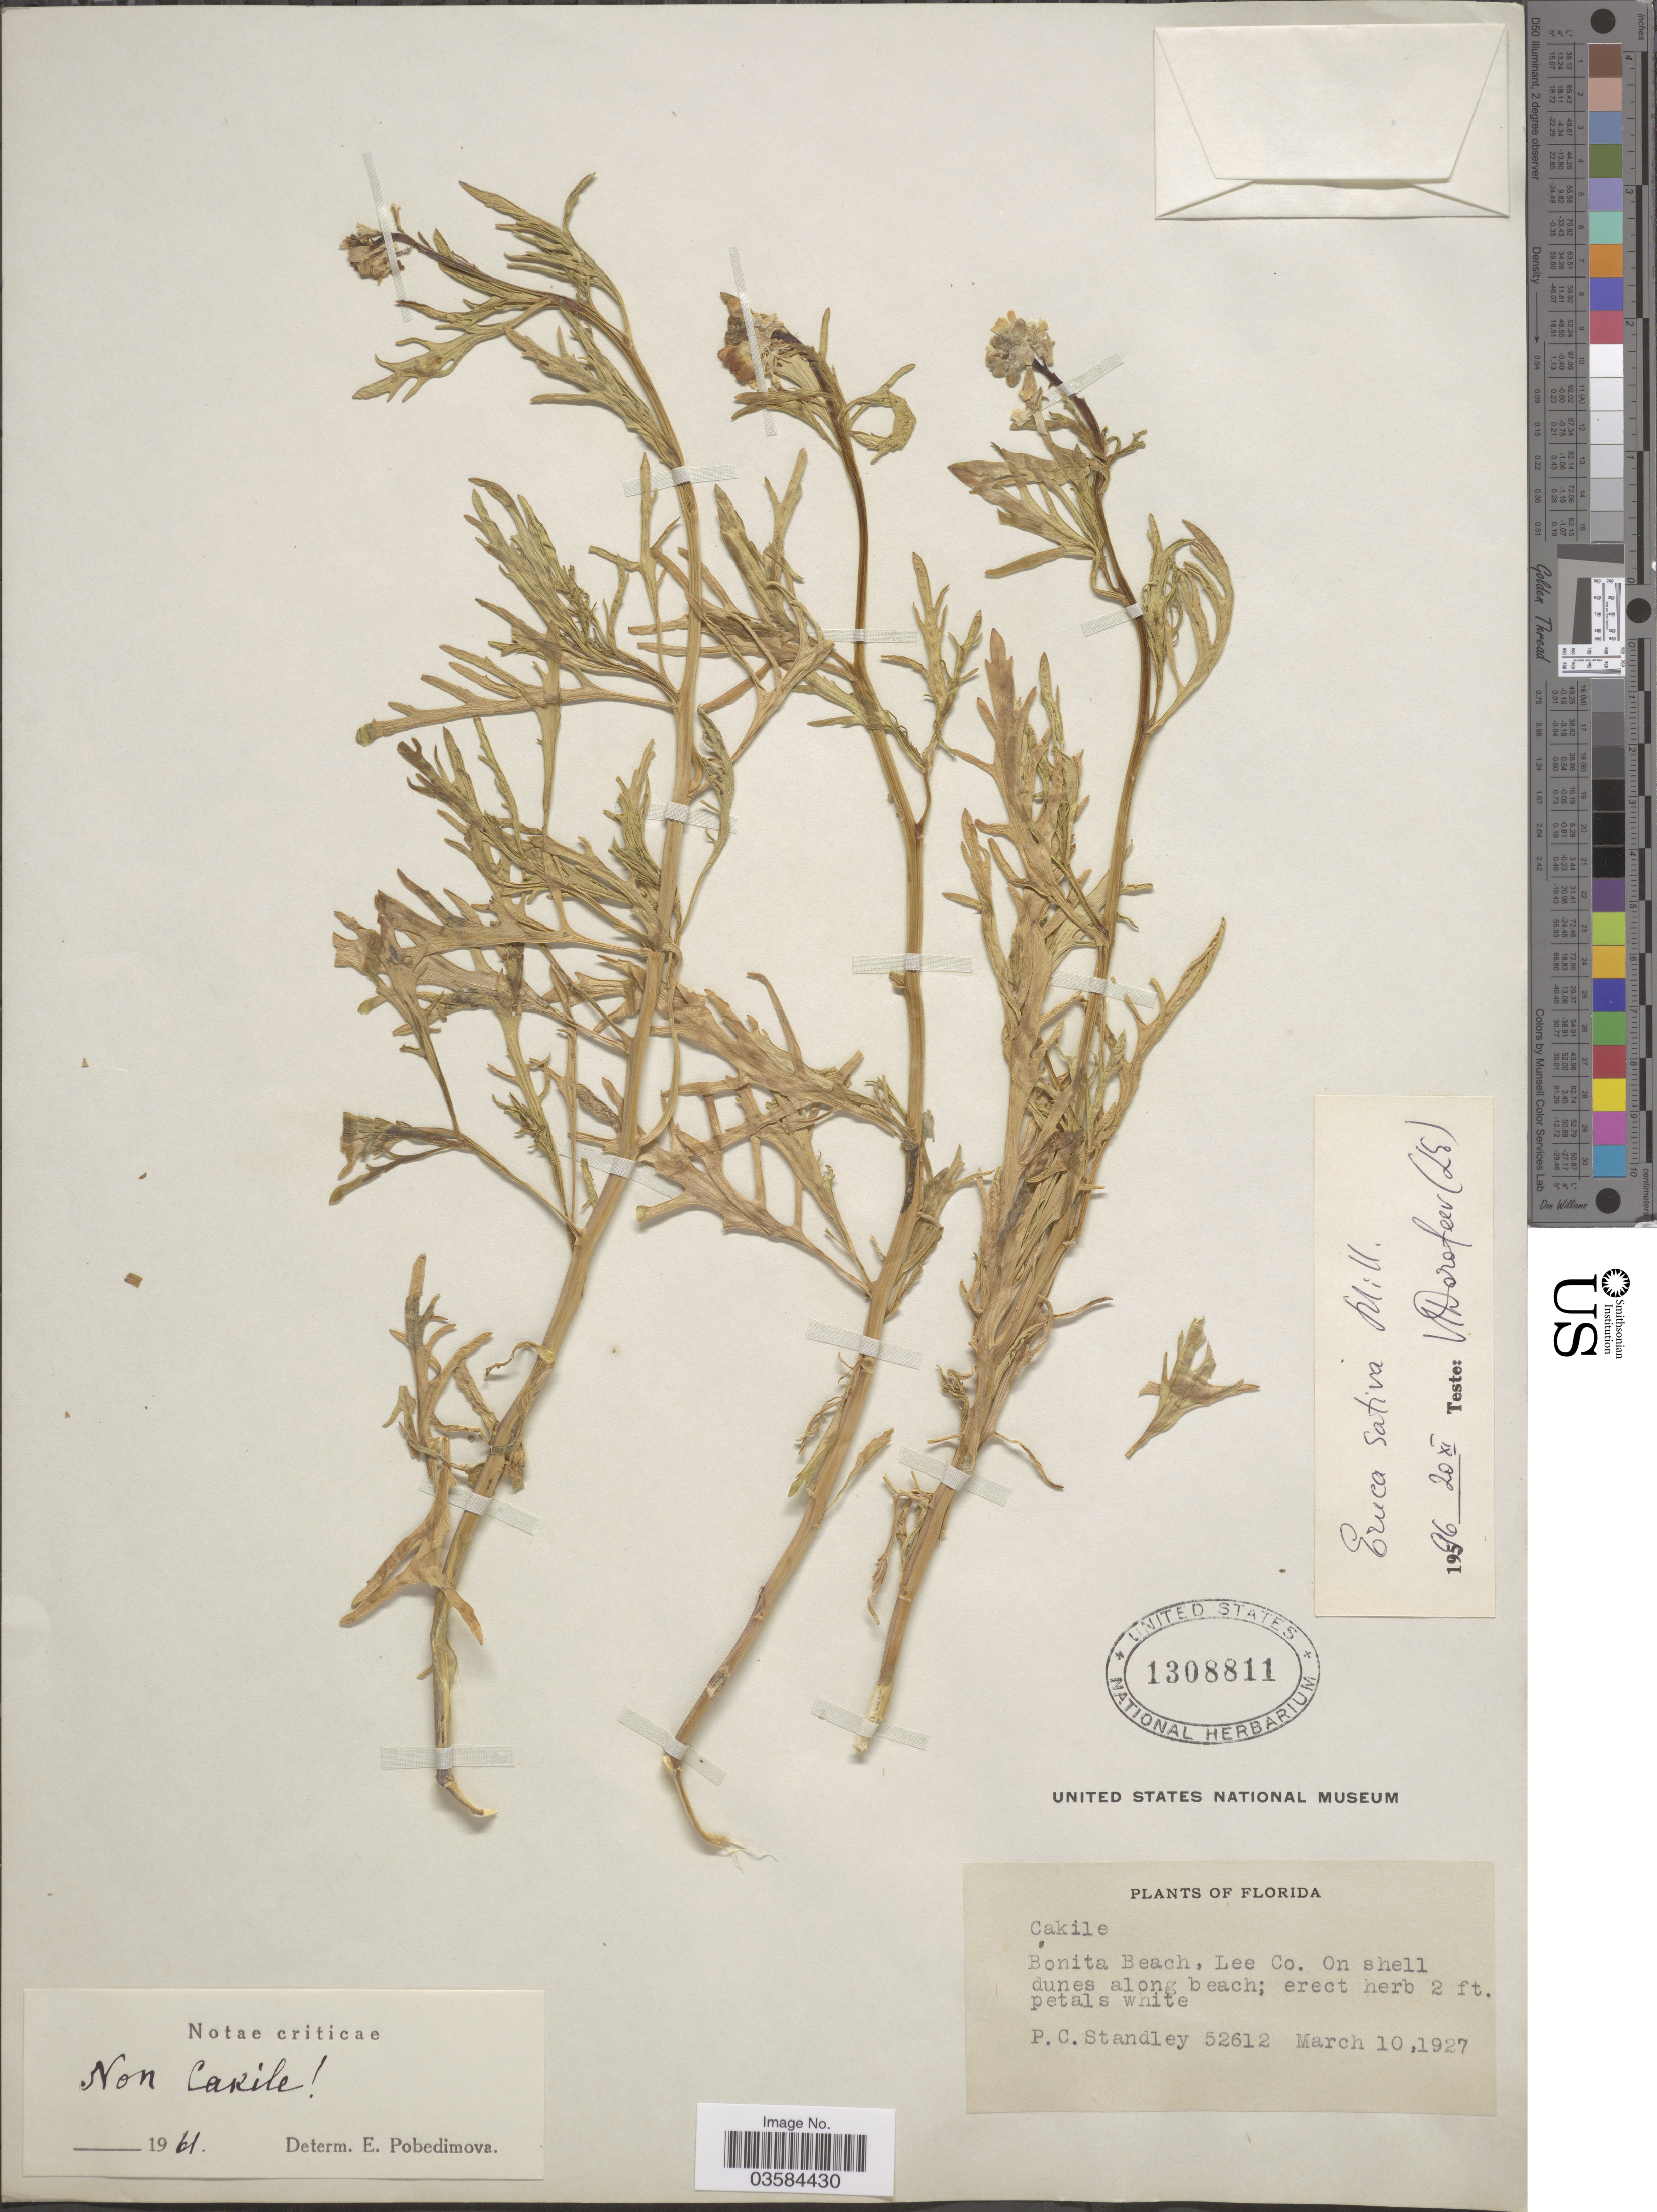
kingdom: Plantae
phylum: Tracheophyta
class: Magnoliopsida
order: Brassicales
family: Brassicaceae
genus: Eruca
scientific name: Eruca sativa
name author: Mill.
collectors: P. C. Standley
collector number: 52612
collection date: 1927-03-10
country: United States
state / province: Florida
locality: Bonita Beach, Lee Co. On shell dunes along beach.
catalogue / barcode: US 1308811